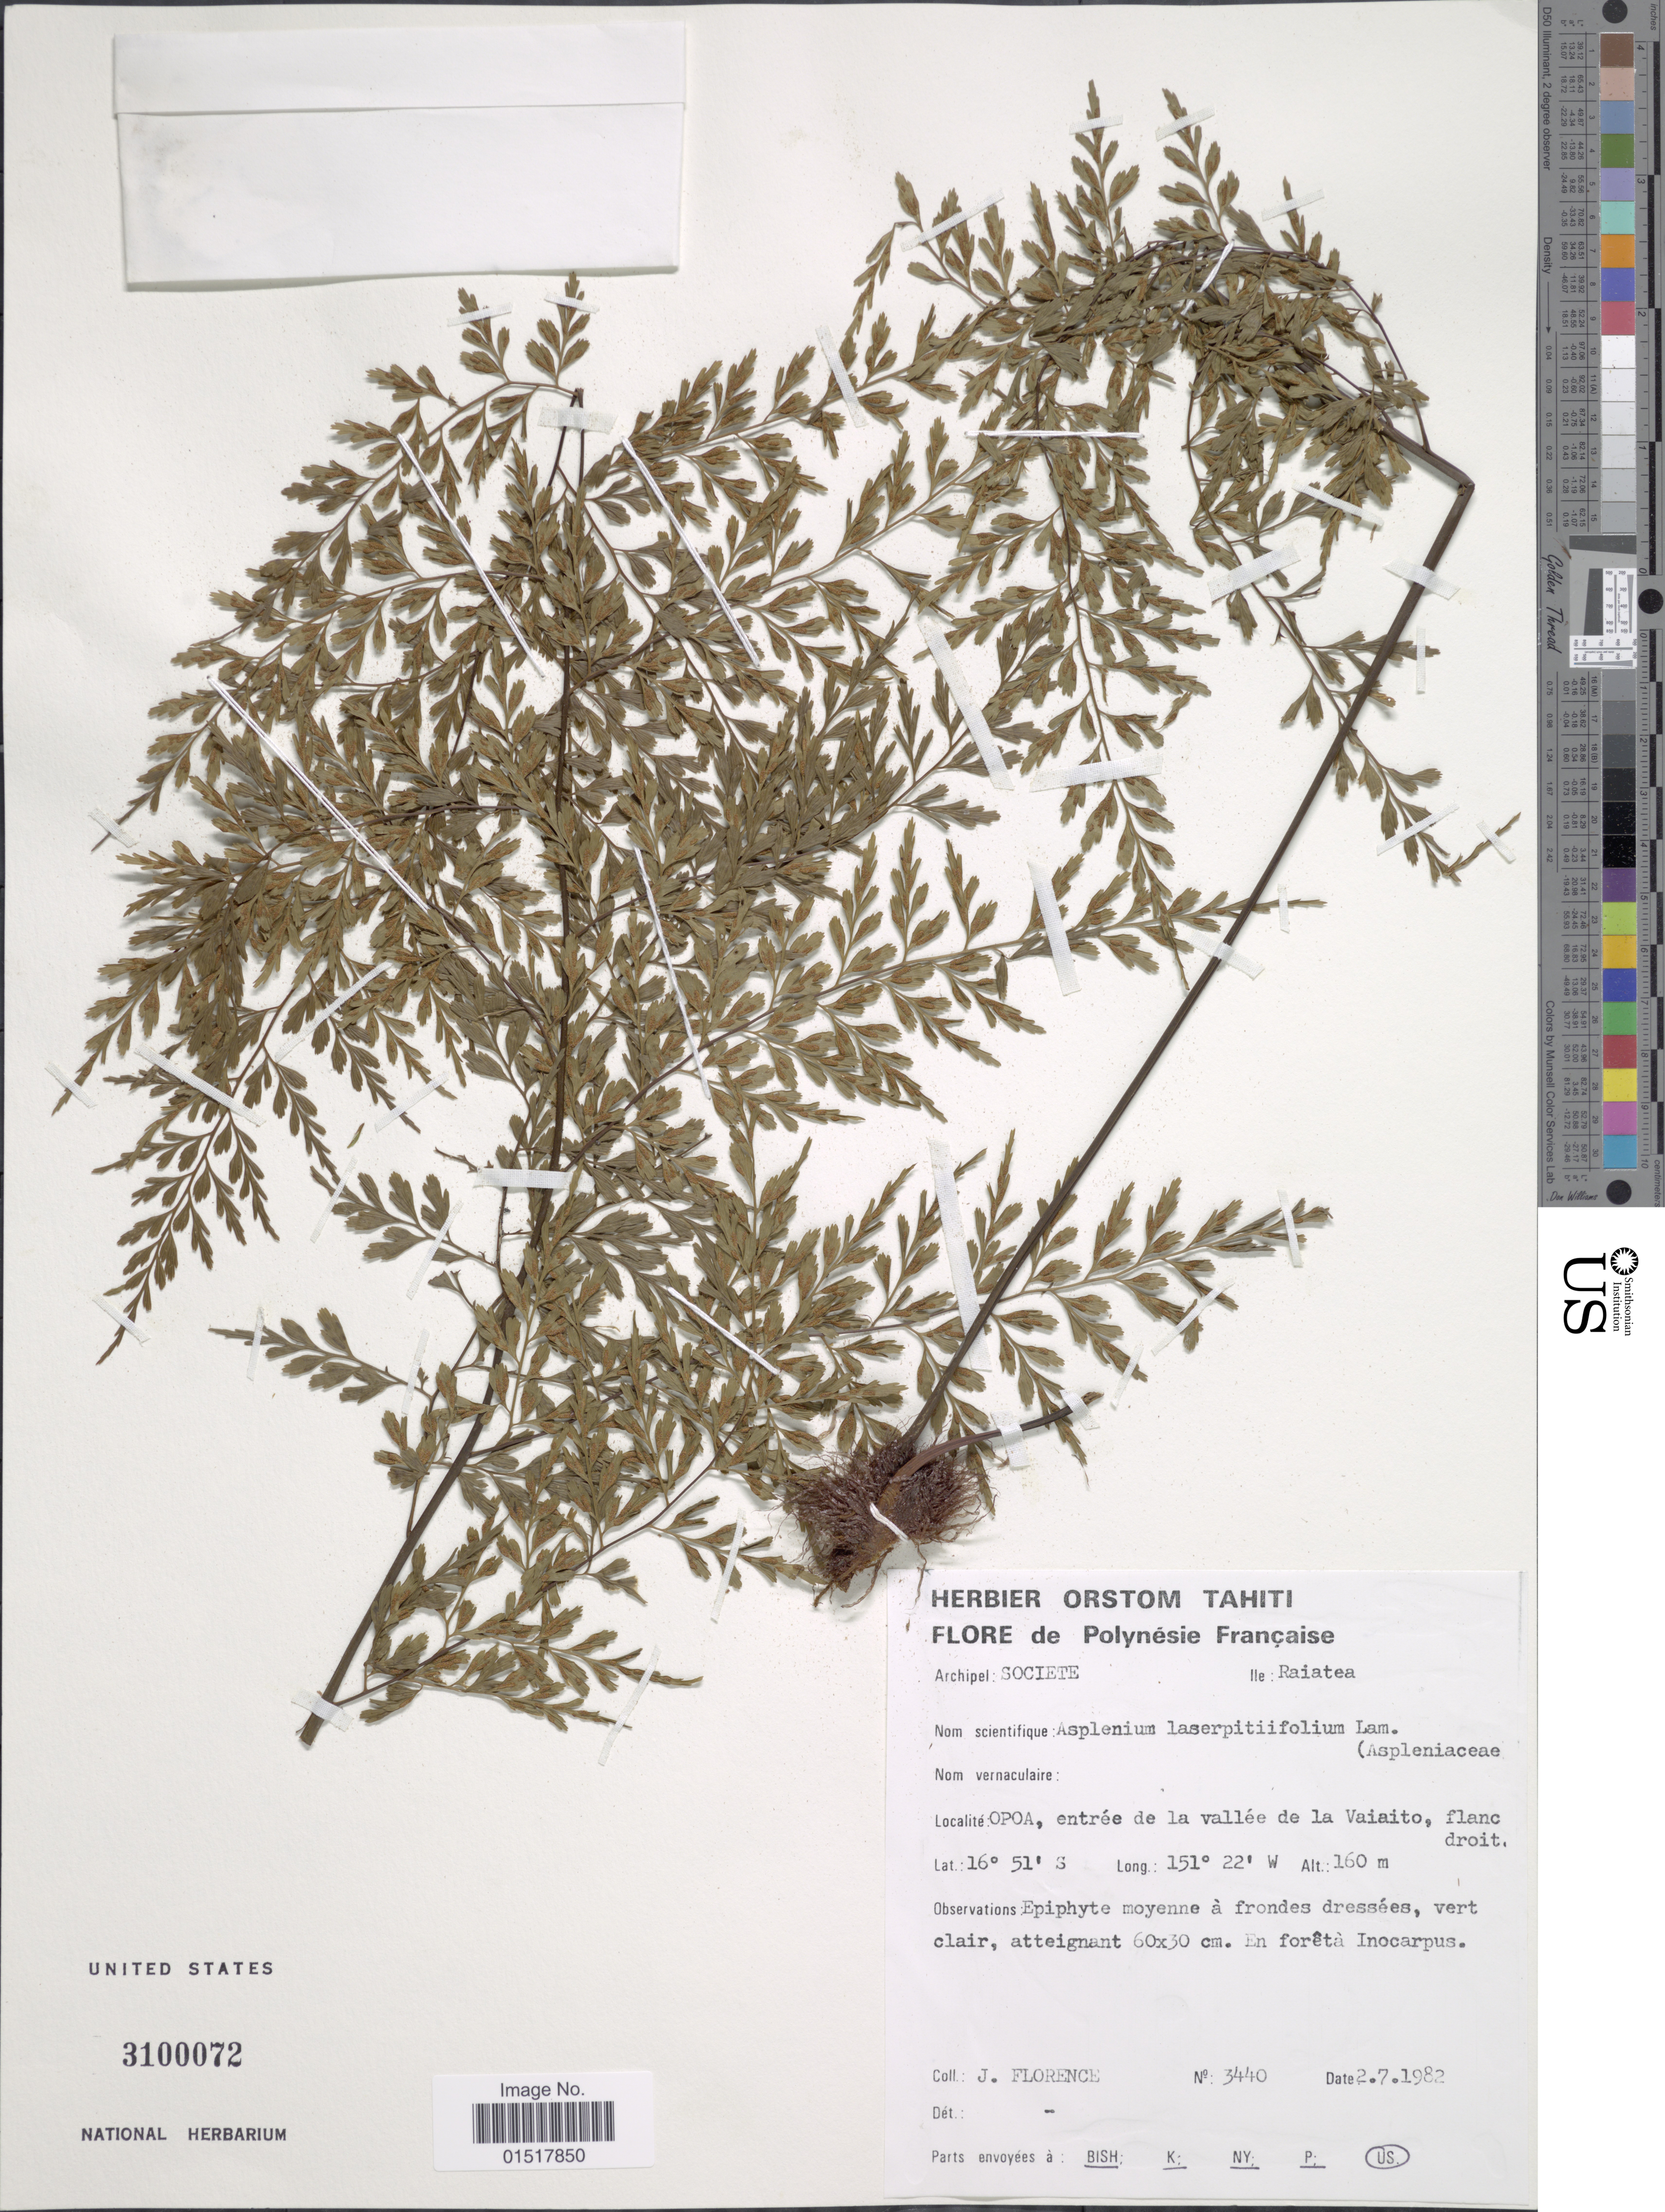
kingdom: Plantae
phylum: Tracheophyta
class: Polypodiopsida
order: Polypodiales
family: Aspleniaceae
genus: Asplenium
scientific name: Asplenium laserpitiifolium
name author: Lam.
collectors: J. Florence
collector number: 3440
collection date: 1982-07-02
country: French Polynesia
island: Raiatea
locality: Archipel: Societe. Ile: Raiatea. O(poa, entrée de la vallée de la Vaiaito, flanc droit.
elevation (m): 160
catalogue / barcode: US 3100072